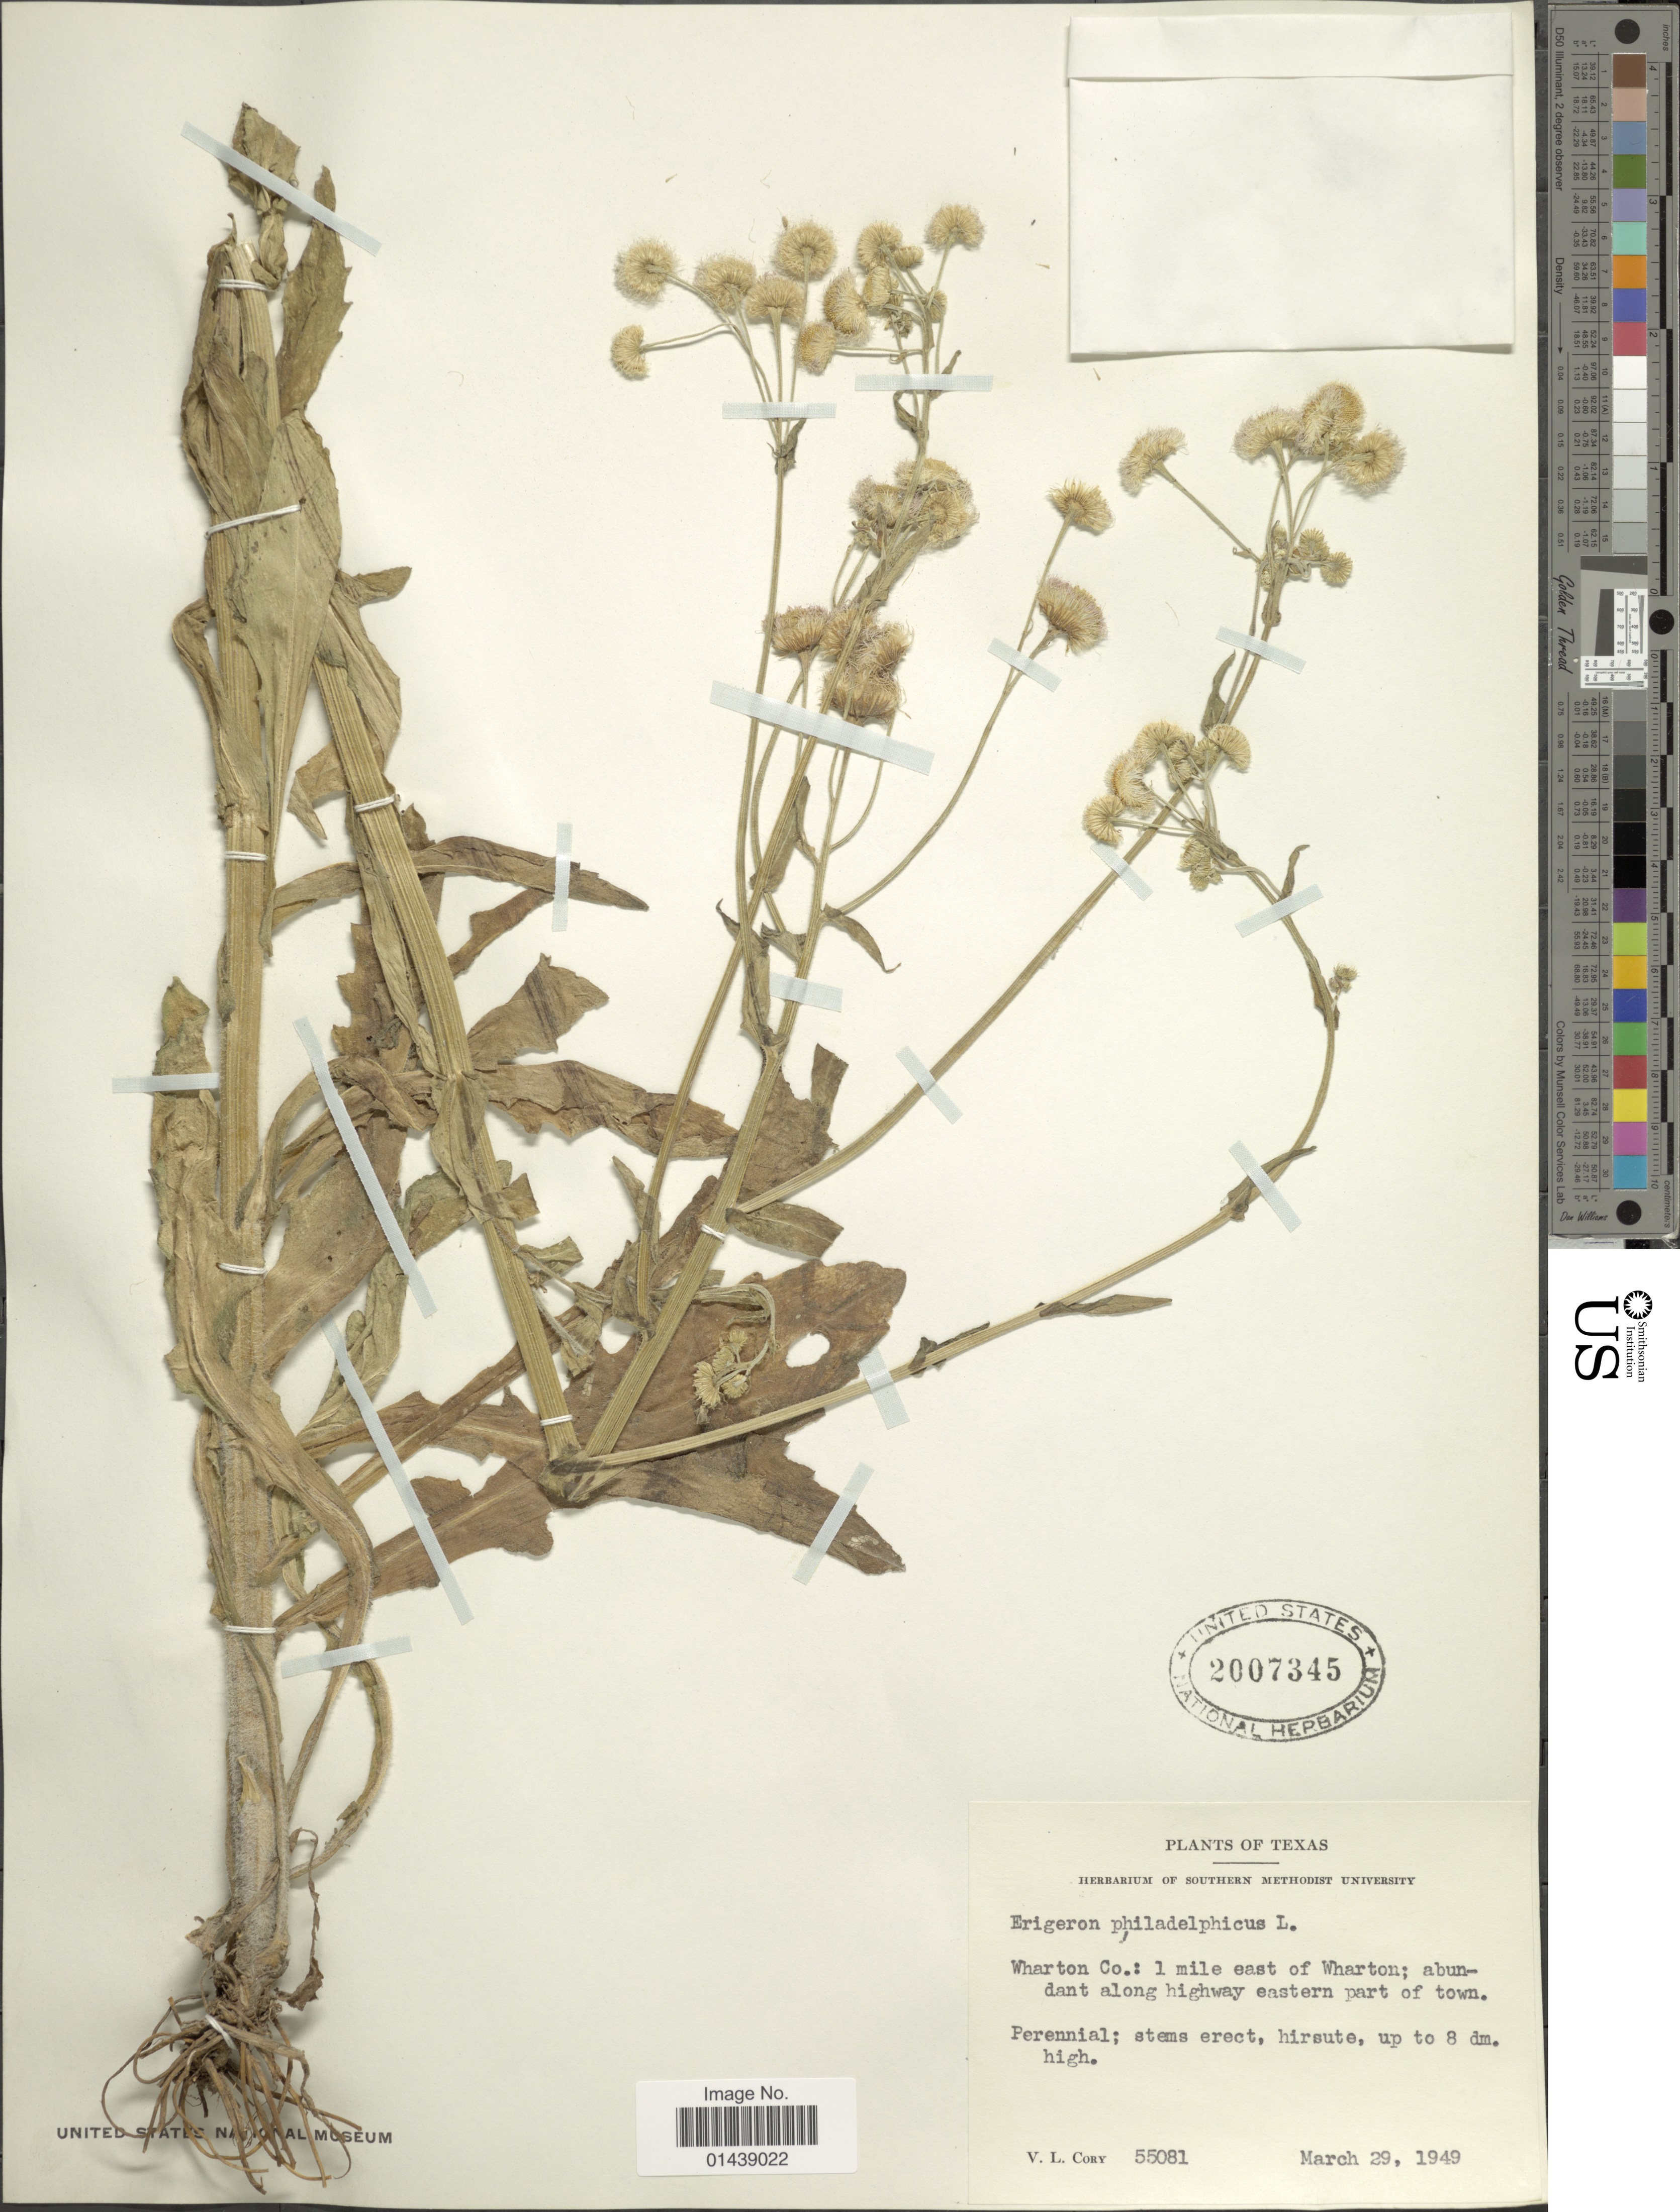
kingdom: Plantae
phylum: Tracheophyta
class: Magnoliopsida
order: Asterales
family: Asteraceae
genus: Erigeron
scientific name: Erigeron philadelphicus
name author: L.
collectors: V. Cory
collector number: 55081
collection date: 1949-03-29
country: United States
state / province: Texas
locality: Wharton Co.: 1 mile east of Wharton; along highway eastern part of town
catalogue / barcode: US 2007345